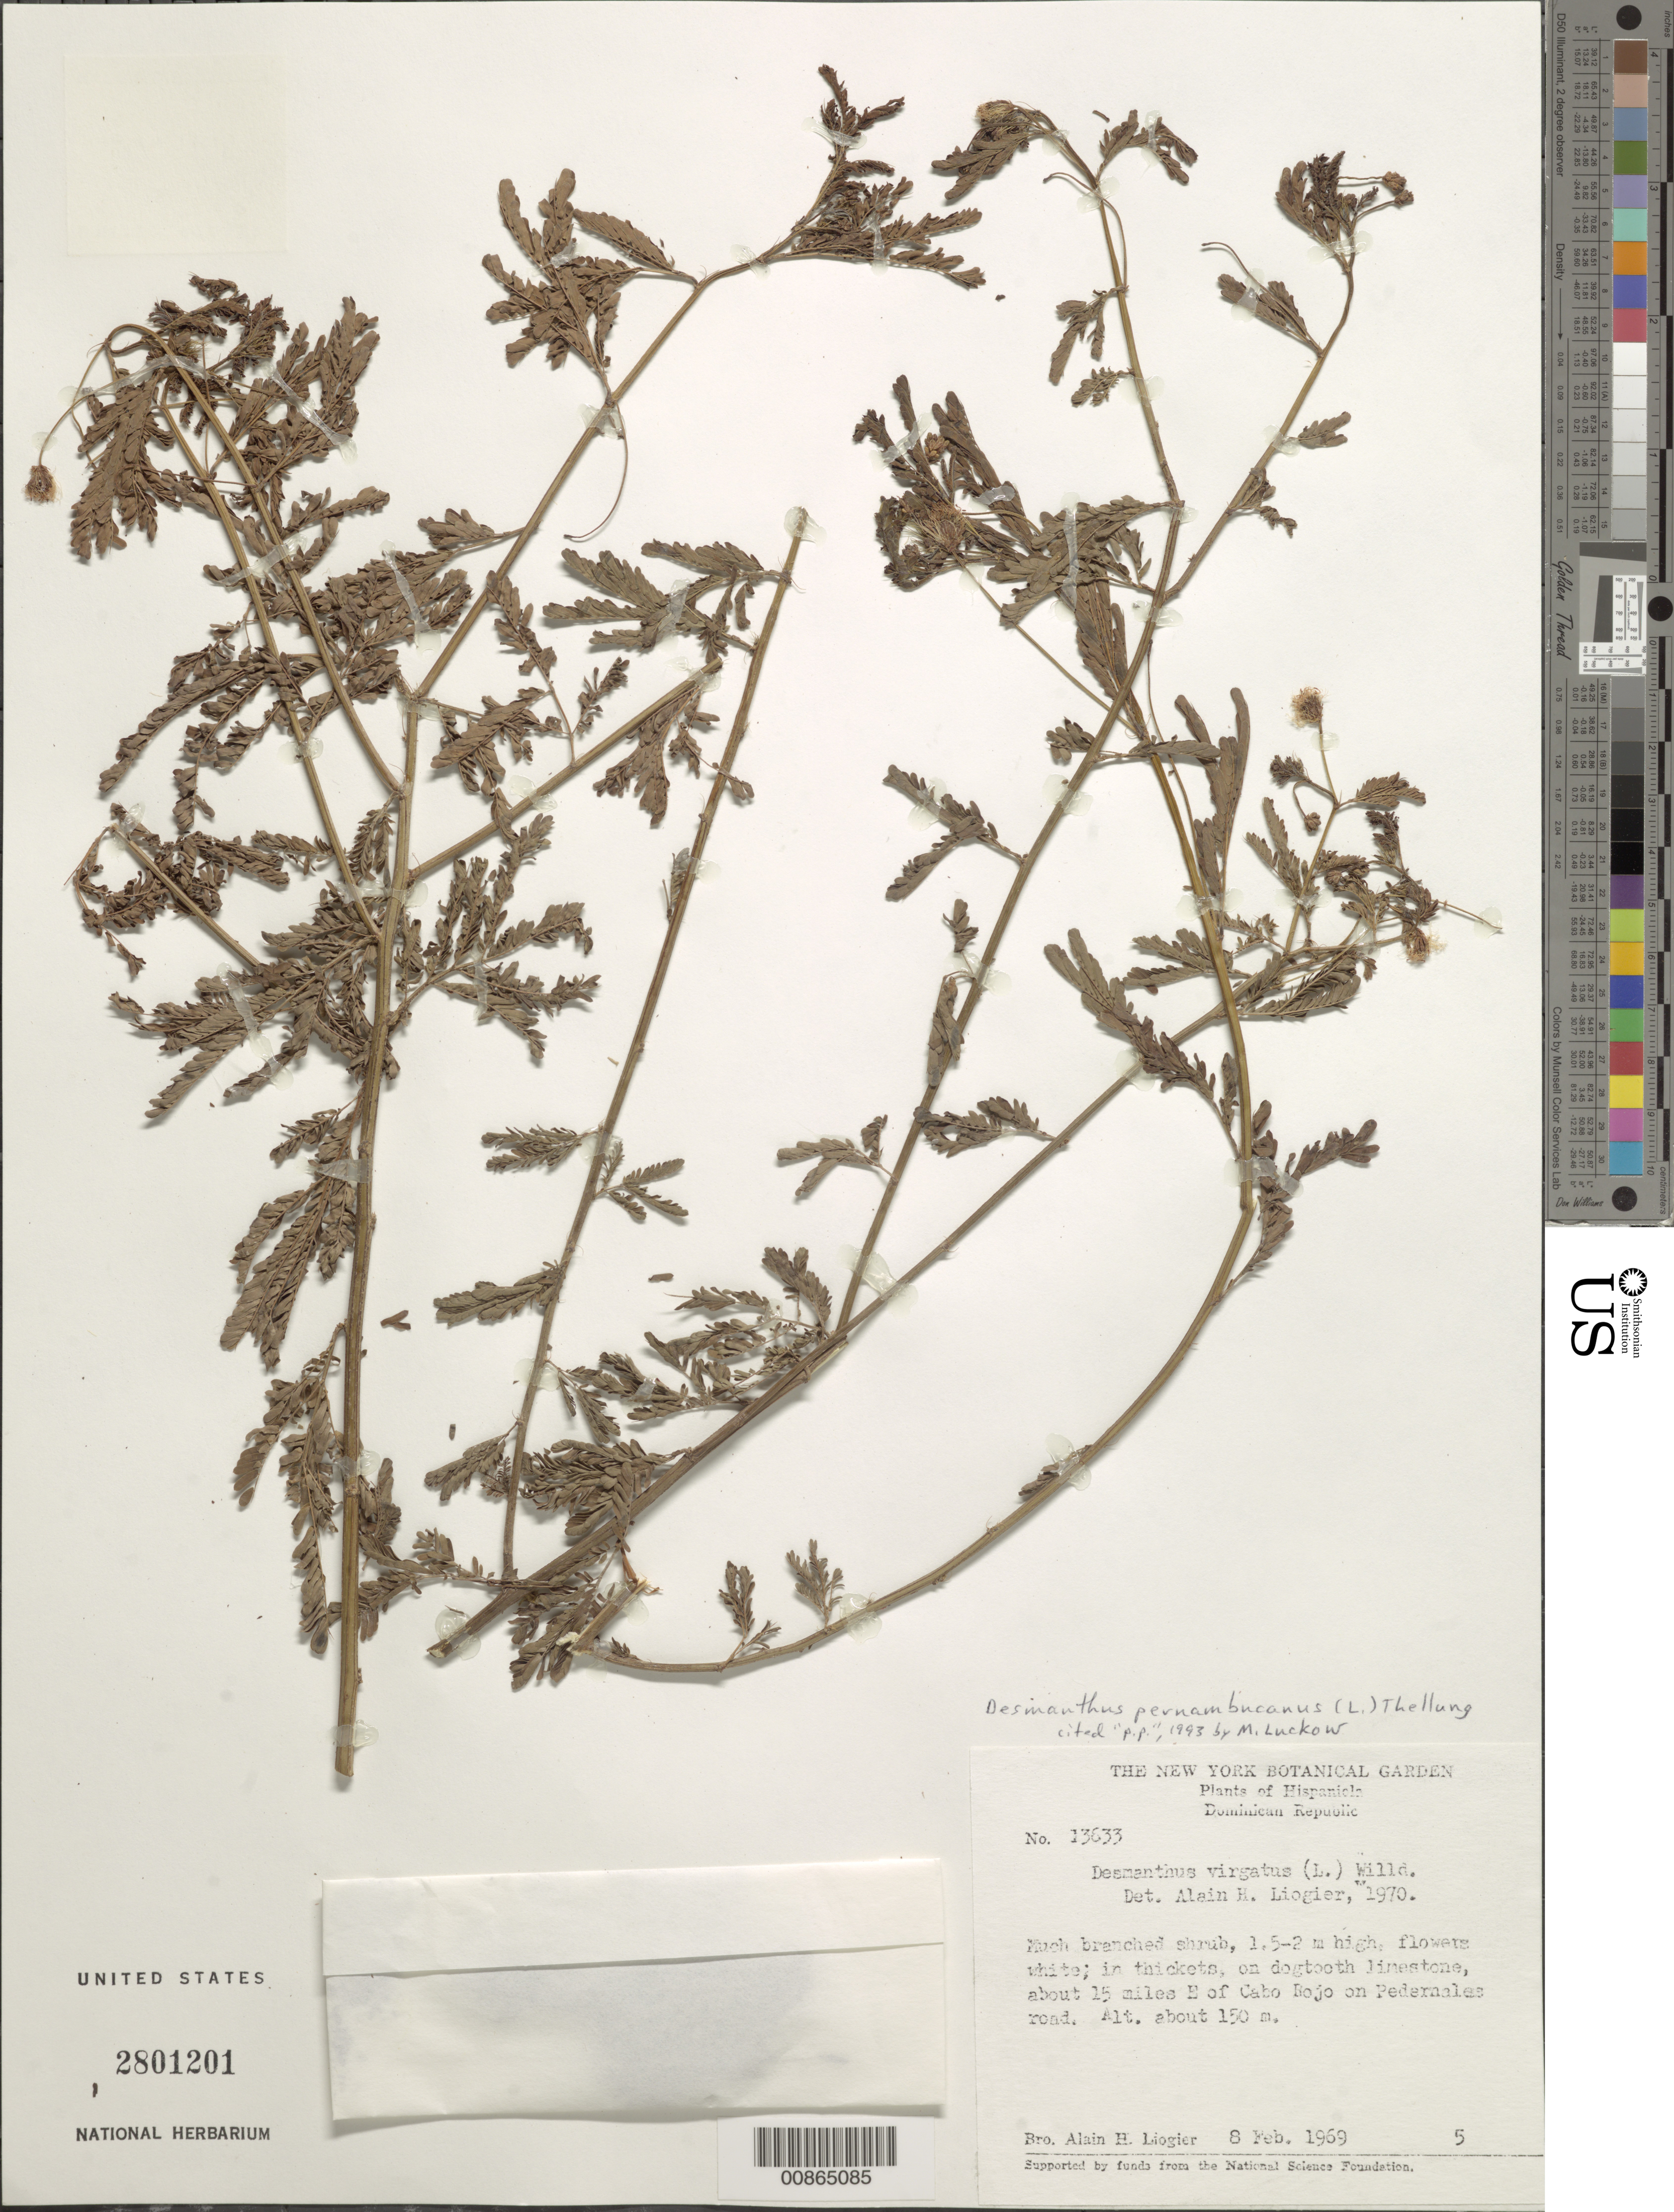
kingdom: Plantae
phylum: Tracheophyta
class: Magnoliopsida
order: Fabales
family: Fabaceae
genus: Desmanthus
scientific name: Desmanthus pernambucanus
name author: (L.) Thell.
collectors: A. H. Liogier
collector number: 13633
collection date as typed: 08 Feb 1969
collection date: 1969-02-08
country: Dominican Republic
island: Hispaniola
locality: About 15 miles E of Cabo Rojo on Pedernales road.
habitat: In thickets, on dogtooth limestone.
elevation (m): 150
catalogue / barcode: US 2801201